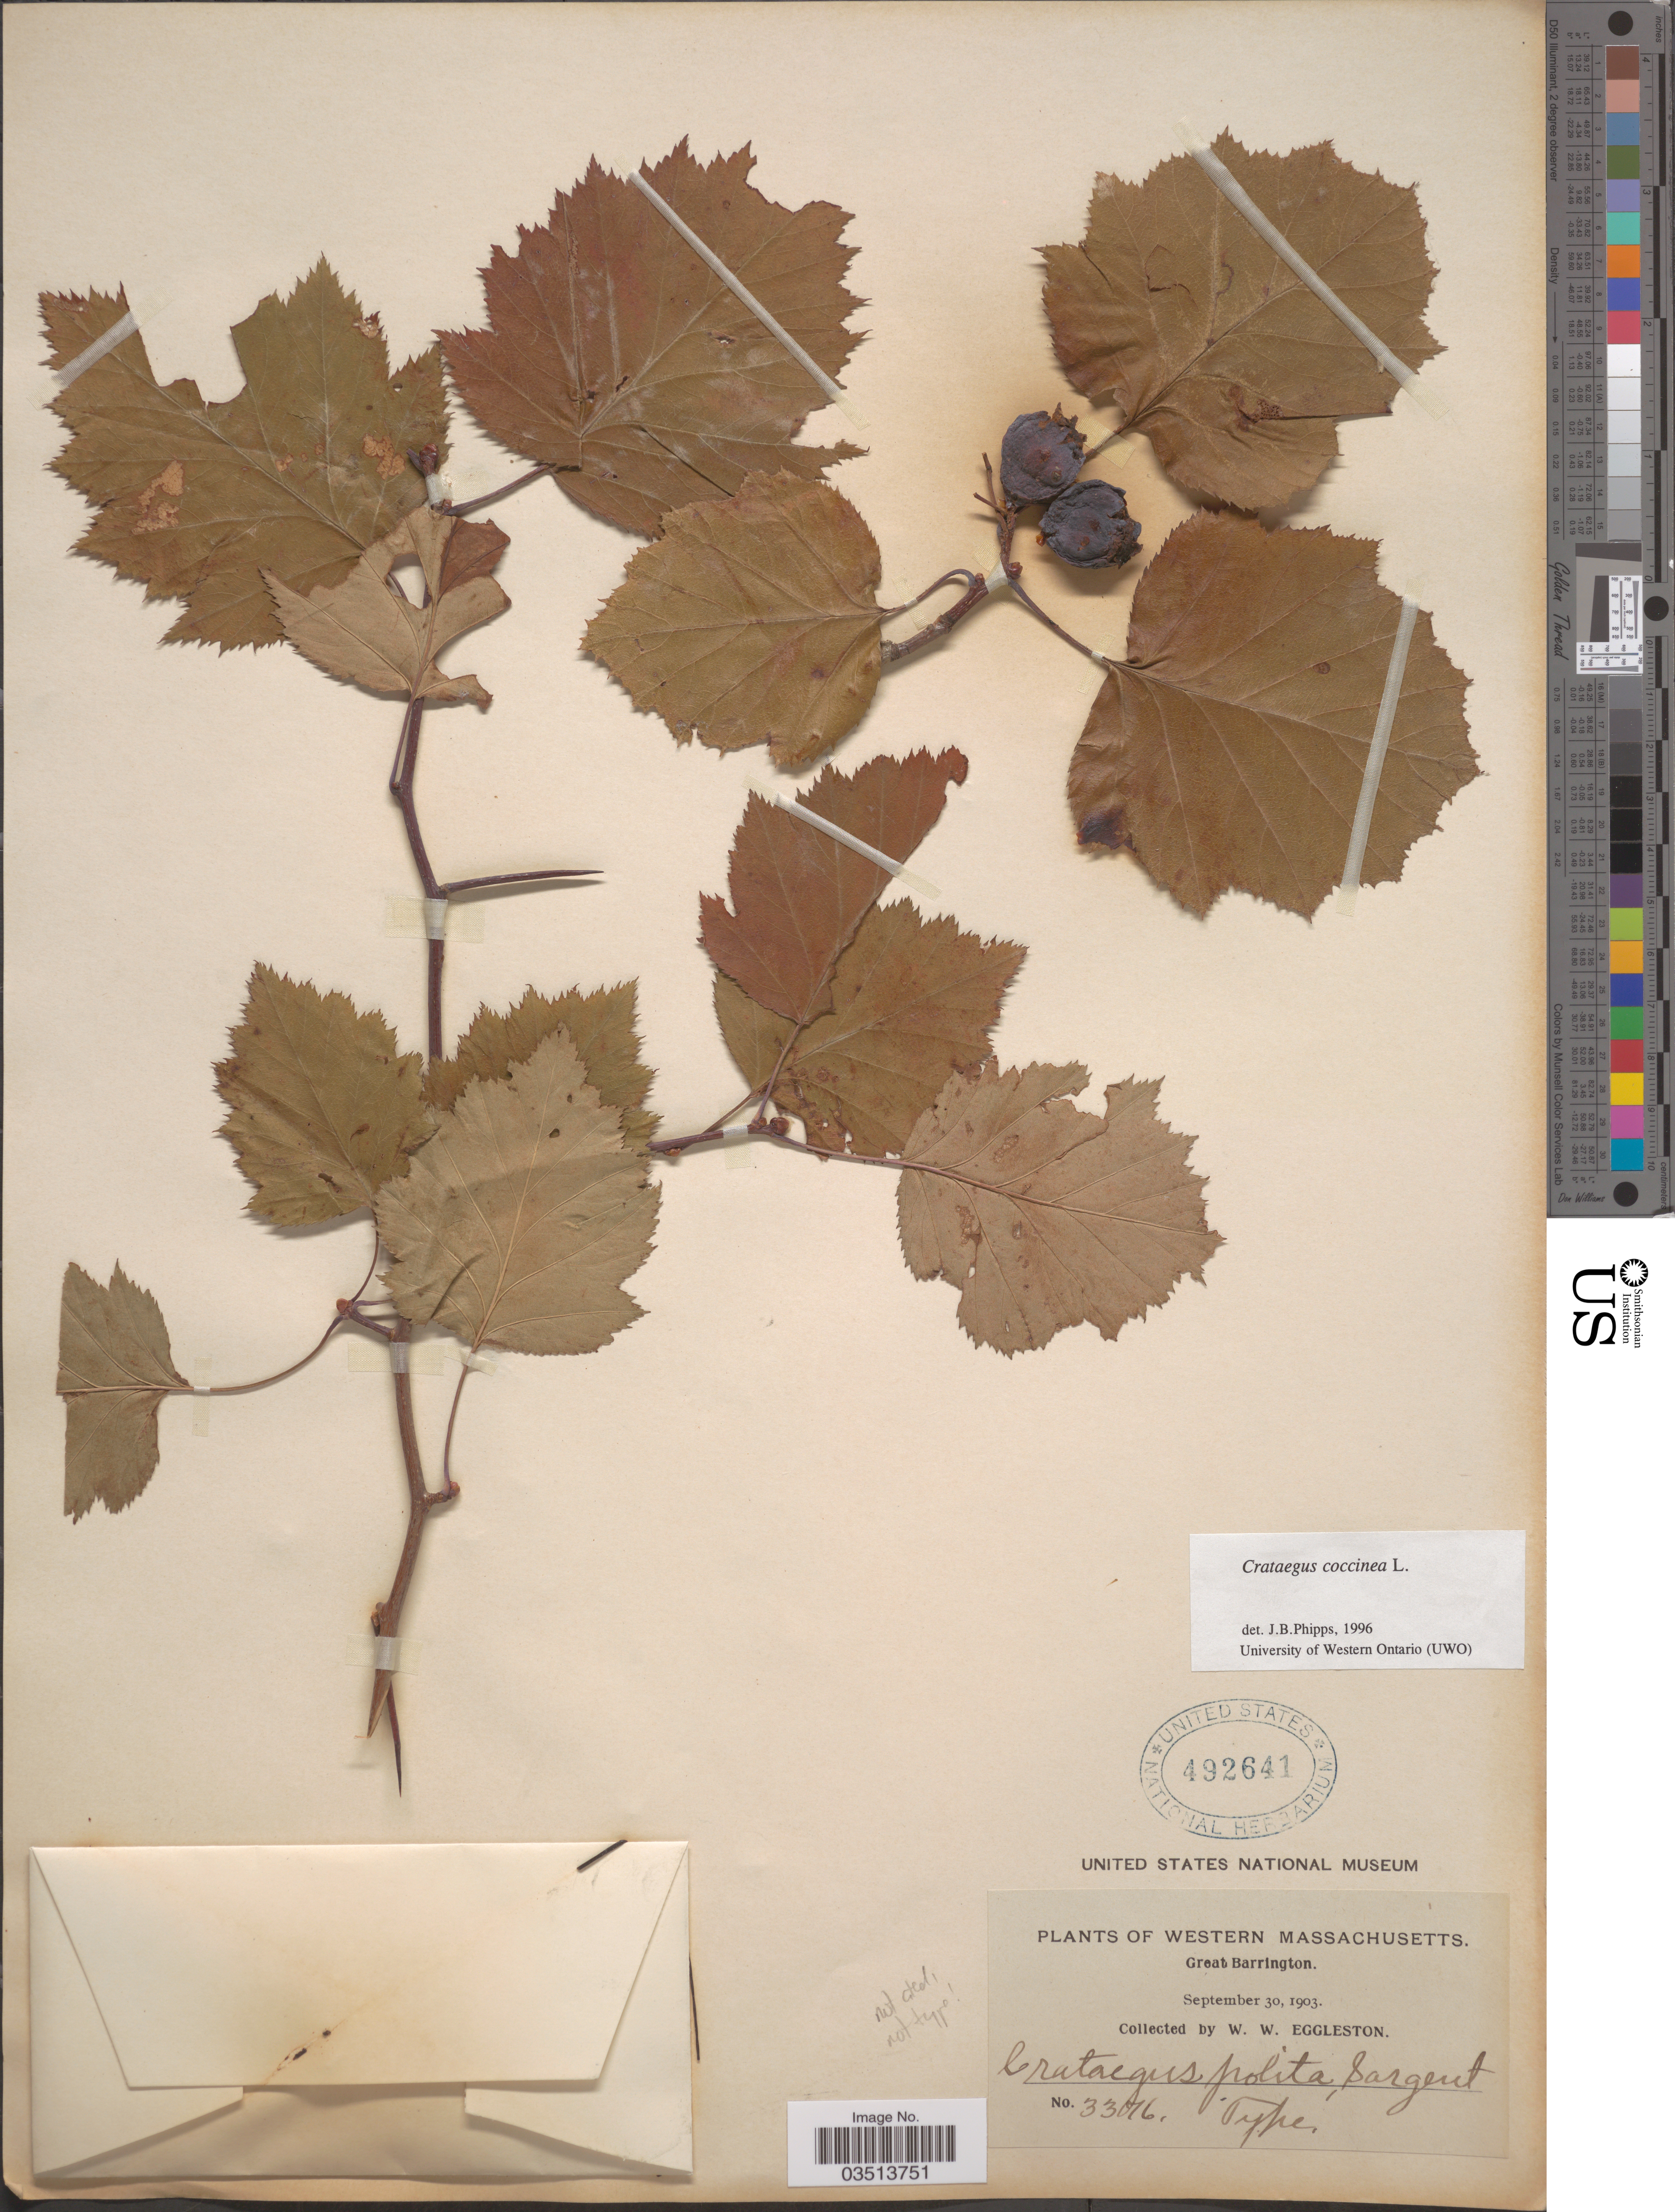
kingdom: Plantae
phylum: Tracheophyta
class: Magnoliopsida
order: Rosales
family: Rosaceae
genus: Crataegus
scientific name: Crataegus coccinea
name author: Ashe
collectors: W. W. Eggleston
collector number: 3376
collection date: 1903-09-30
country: United States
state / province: Massachusetts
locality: Western Massachusetts. Great Barrington.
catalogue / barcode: US 492641